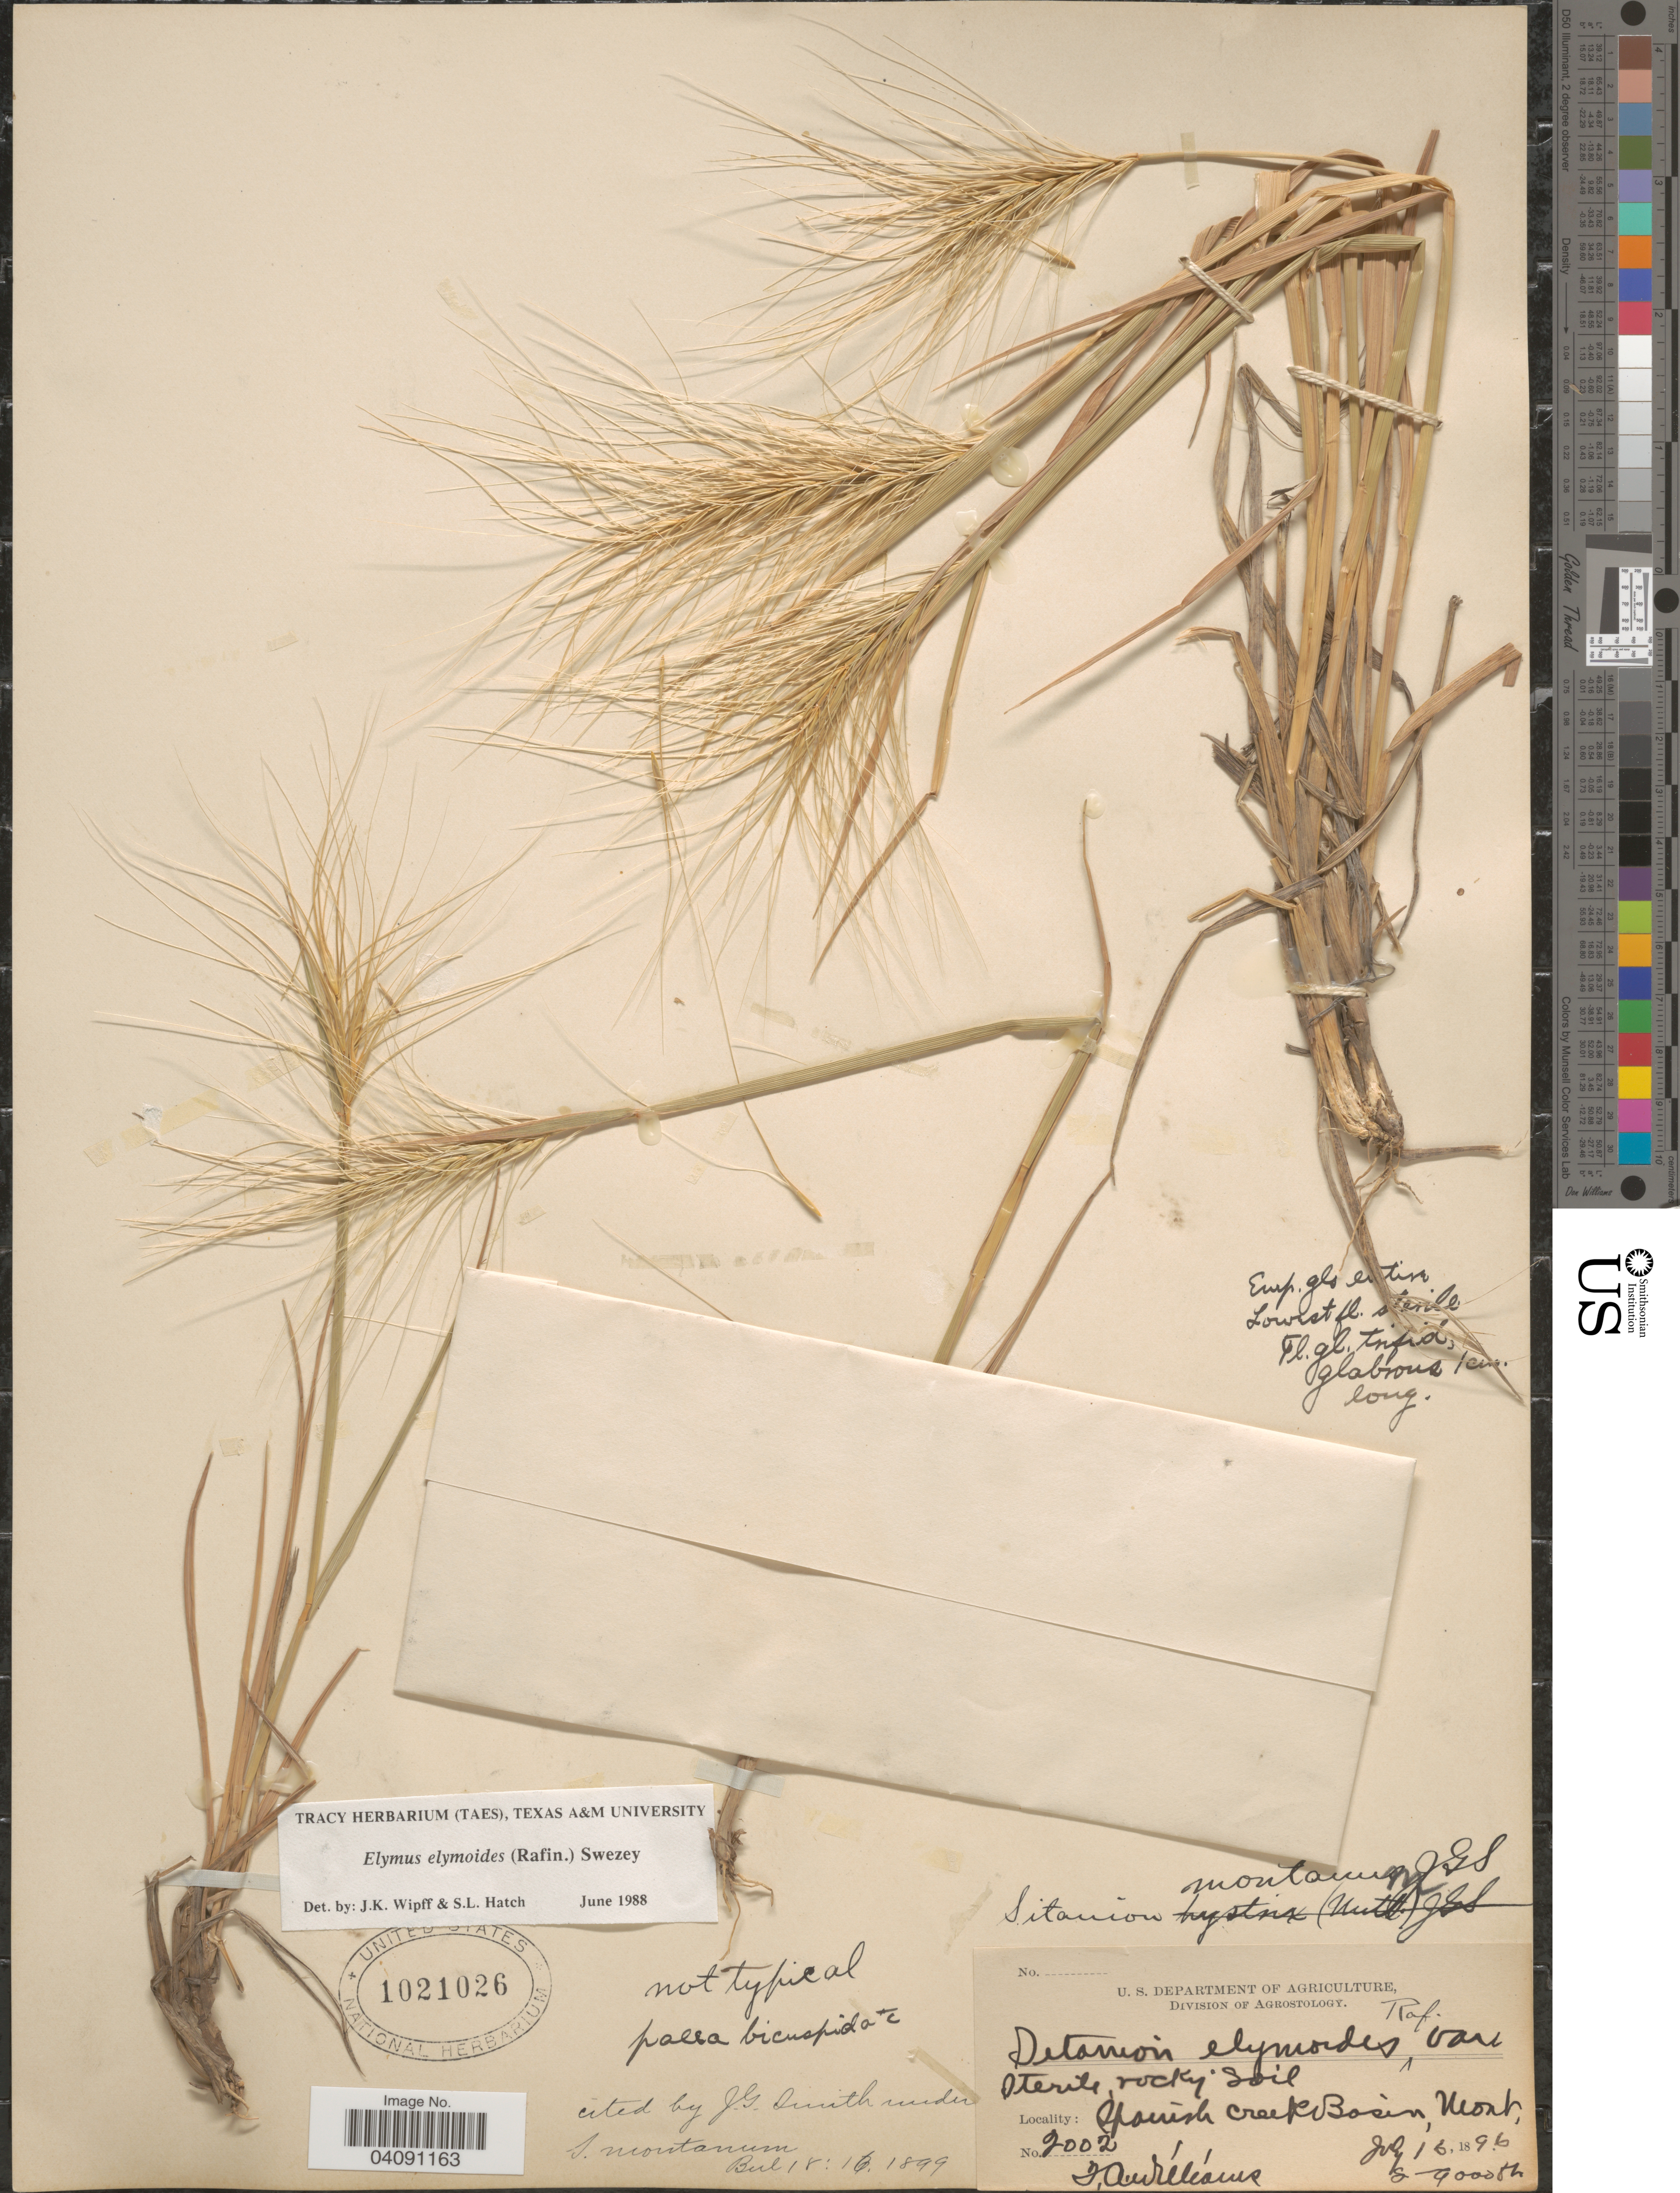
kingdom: Plantae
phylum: Tracheophyta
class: Liliopsida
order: Poales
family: Poaceae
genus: Elymus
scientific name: Elymus canadensis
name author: L.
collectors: T. Williams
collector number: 2002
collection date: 1896-07-16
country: United States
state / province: Montana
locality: Spanish Creek Basin.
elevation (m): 2438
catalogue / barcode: US 1021026